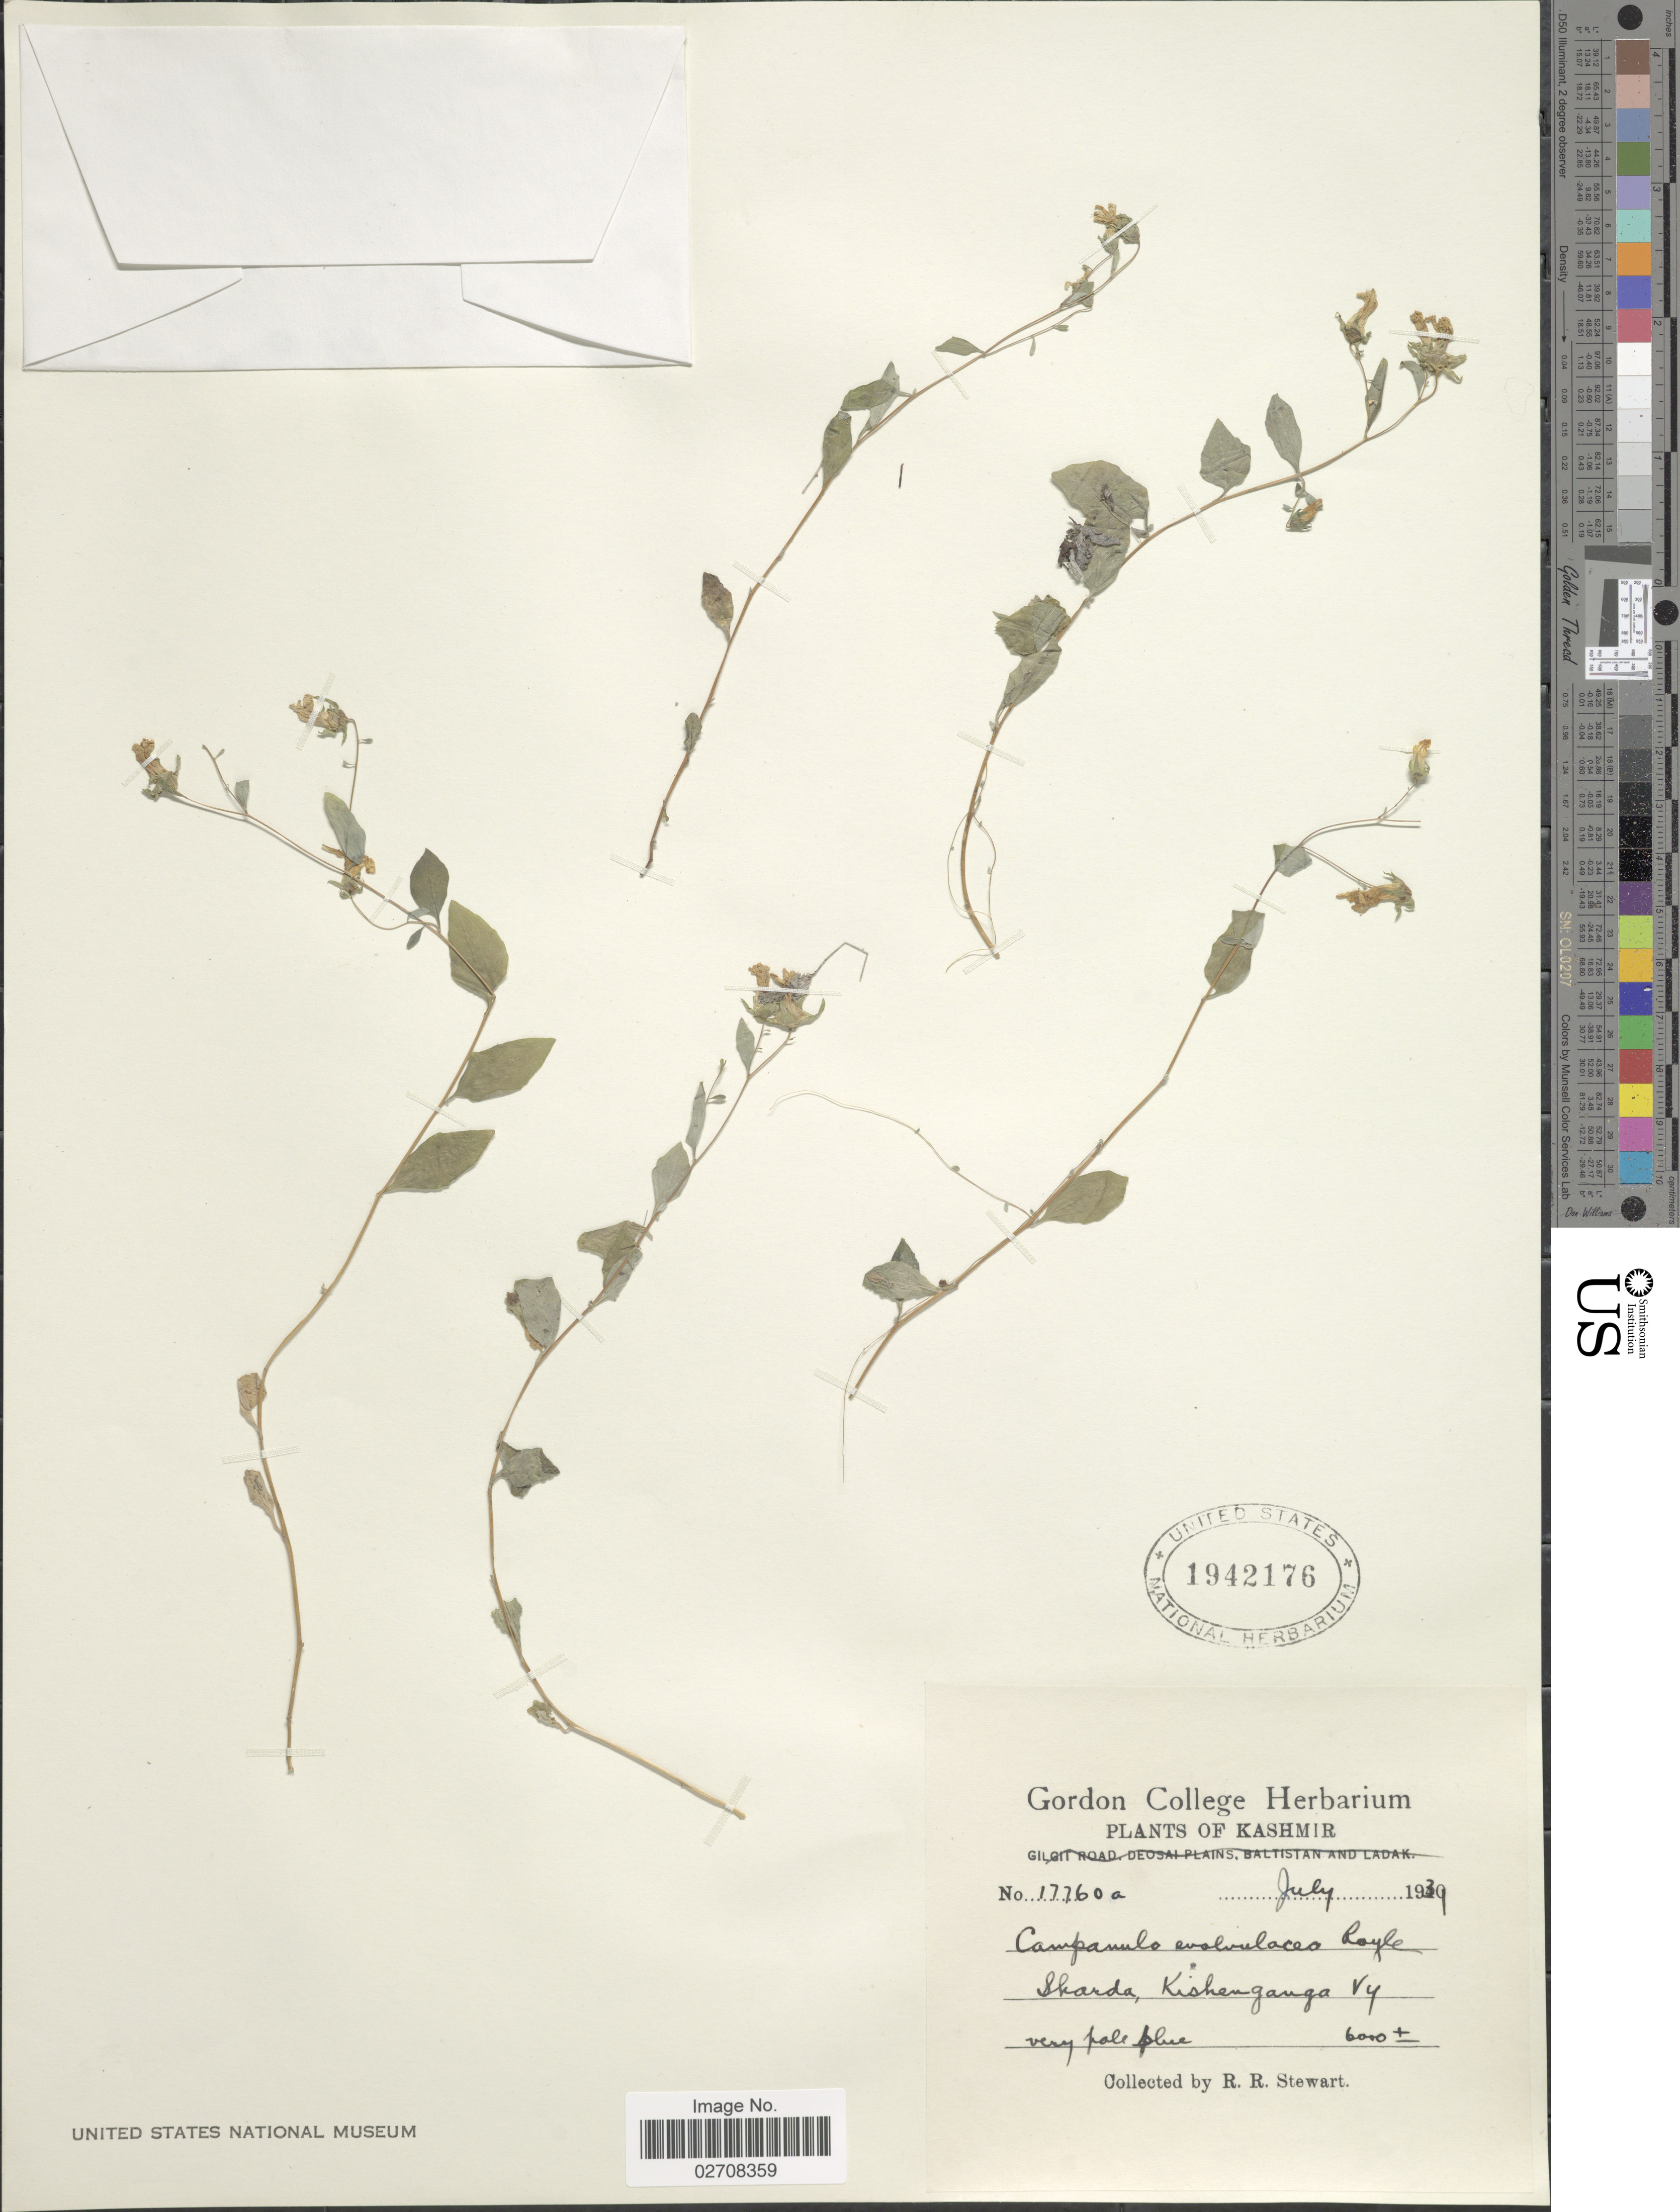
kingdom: Plantae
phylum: Tracheophyta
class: Magnoliopsida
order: Asterales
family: Campanulaceae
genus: Campanula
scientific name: Campanula evolvulacea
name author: Royle ex A. DC.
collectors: R. R. Stewart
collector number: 17760a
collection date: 1939-07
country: Pakistan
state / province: Azad Kashmir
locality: Kashmir. Sharda, Kishenganga Vy.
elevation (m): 1829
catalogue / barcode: US 1942176